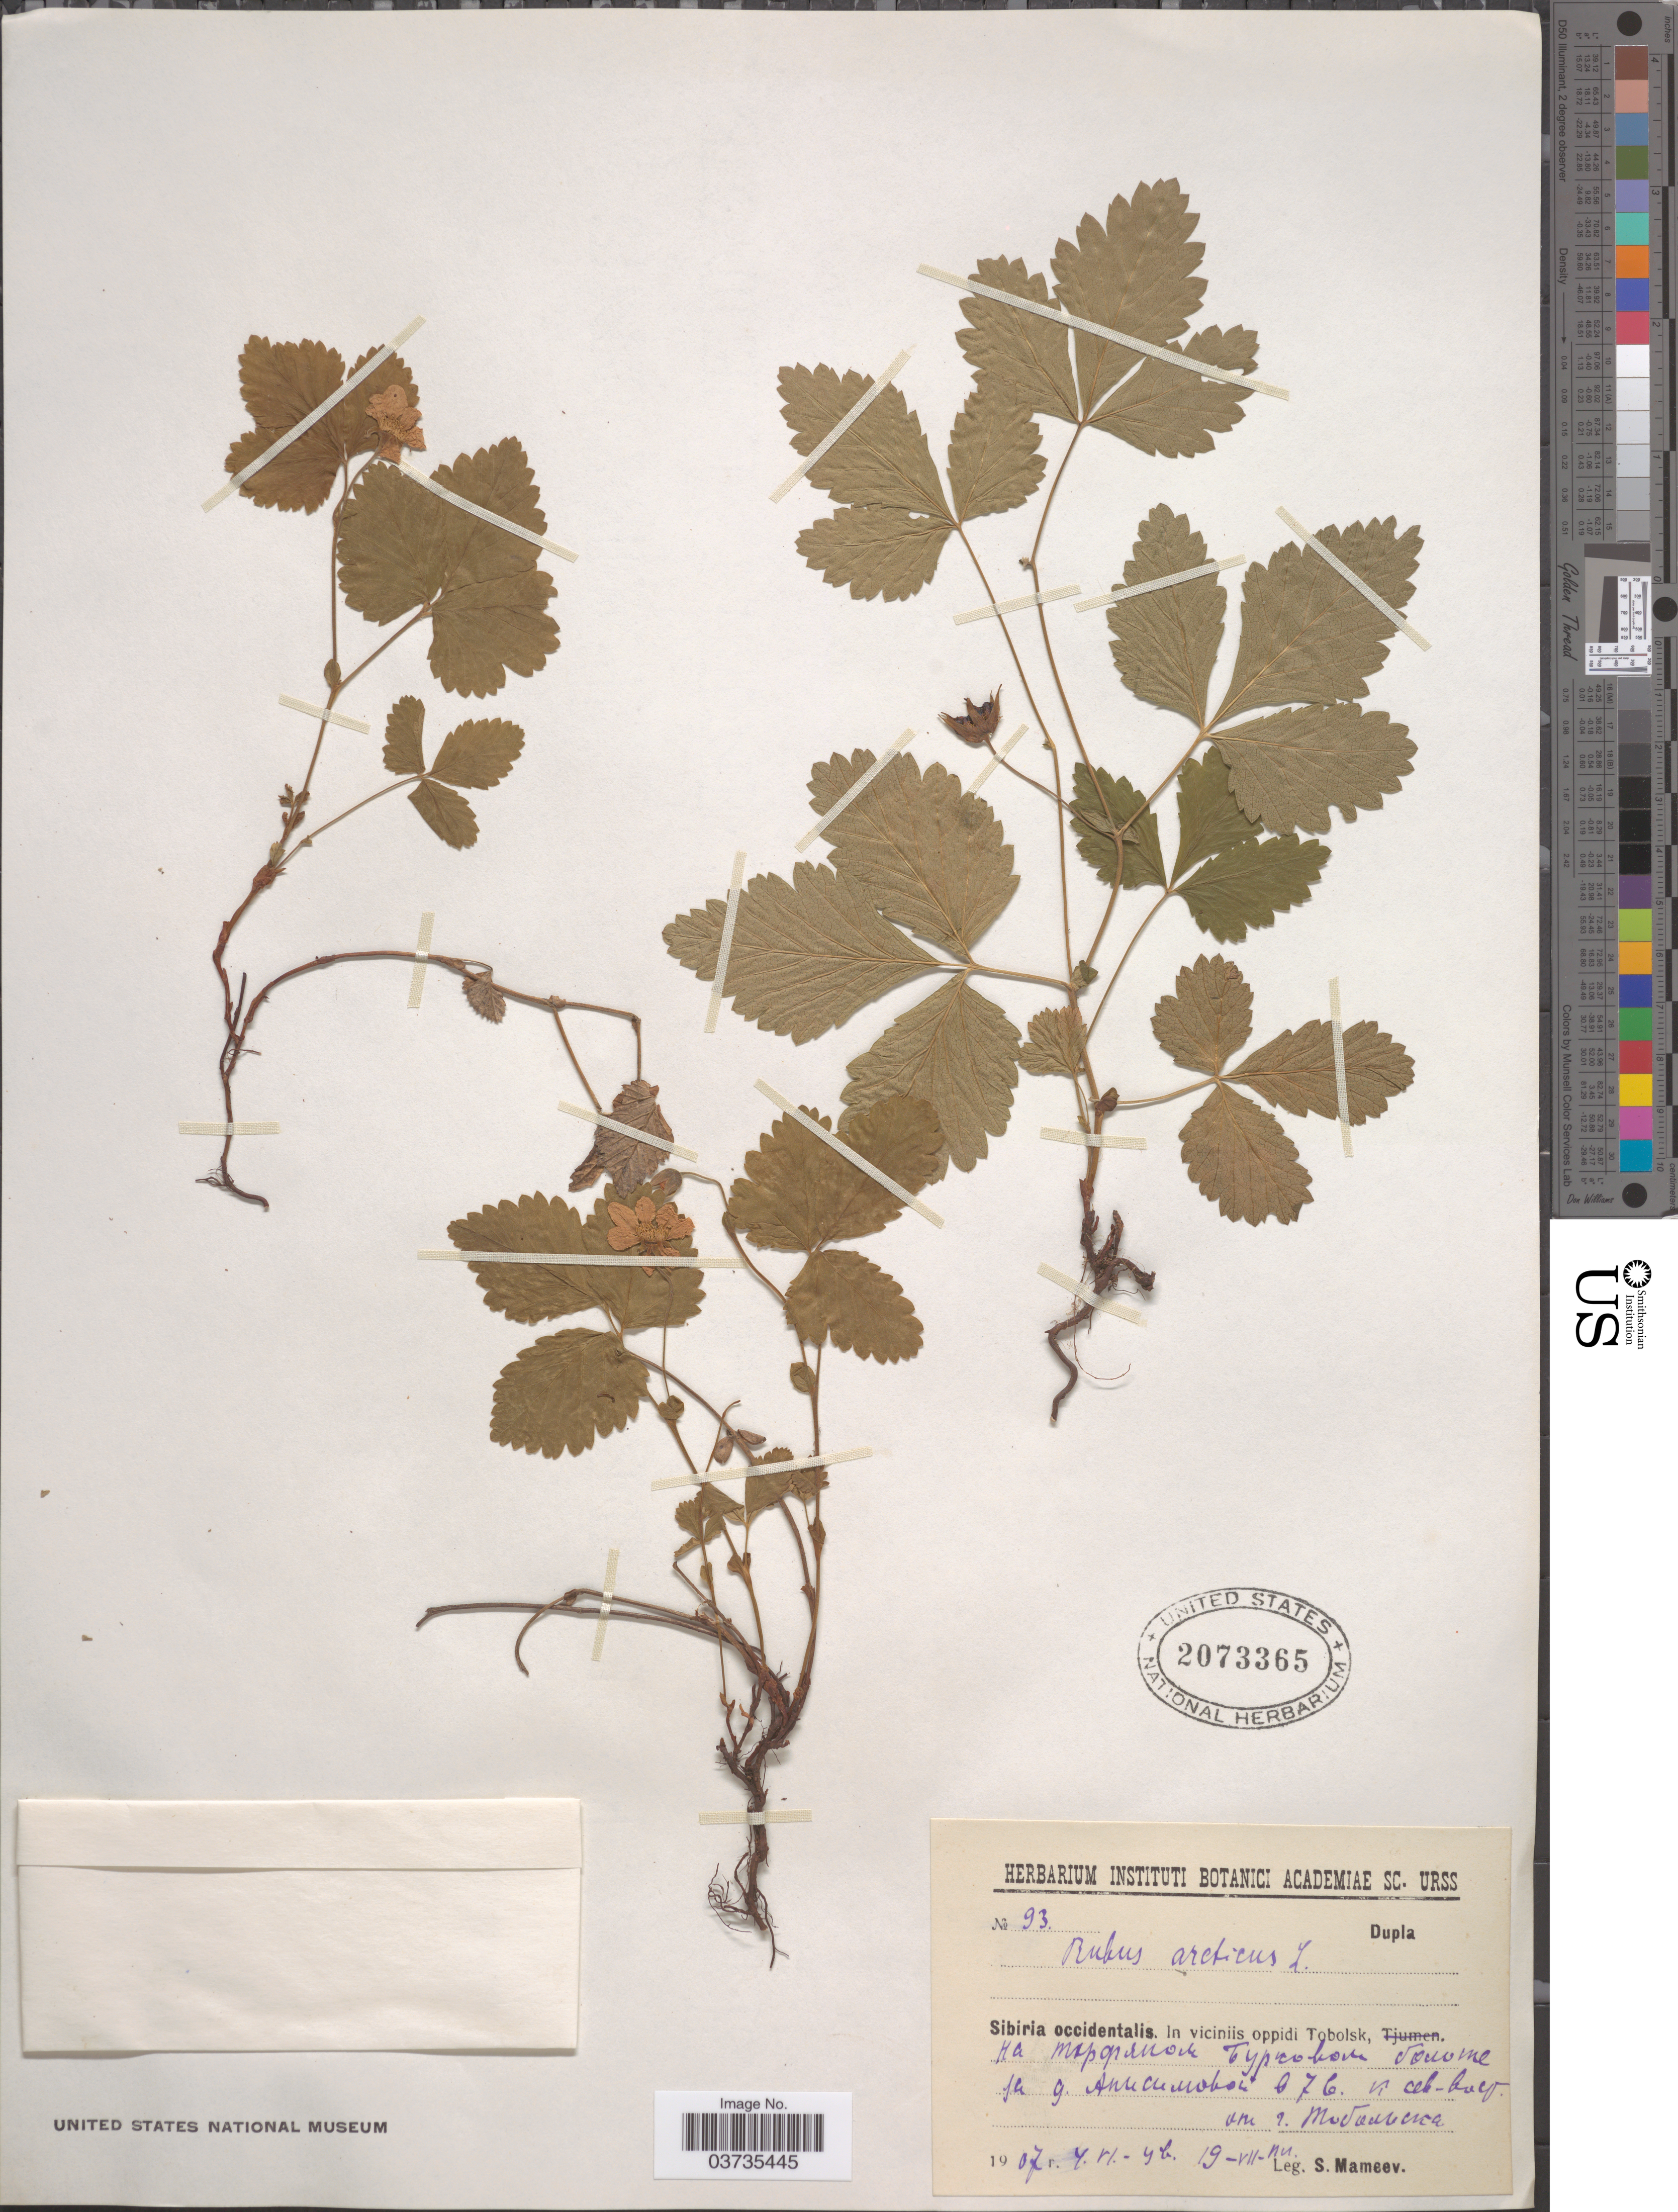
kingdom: Plantae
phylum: Tracheophyta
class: Magnoliopsida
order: Rosales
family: Rosaceae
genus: Rubus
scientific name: Rubus anatolicus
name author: Focke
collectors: S. Mameev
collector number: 93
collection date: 1907-06-04/1907-07-19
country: Russian Federation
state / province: Tyumen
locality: Sibiria occidentalis. In viciniis oppidi Tobolsk, X.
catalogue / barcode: US 2073365